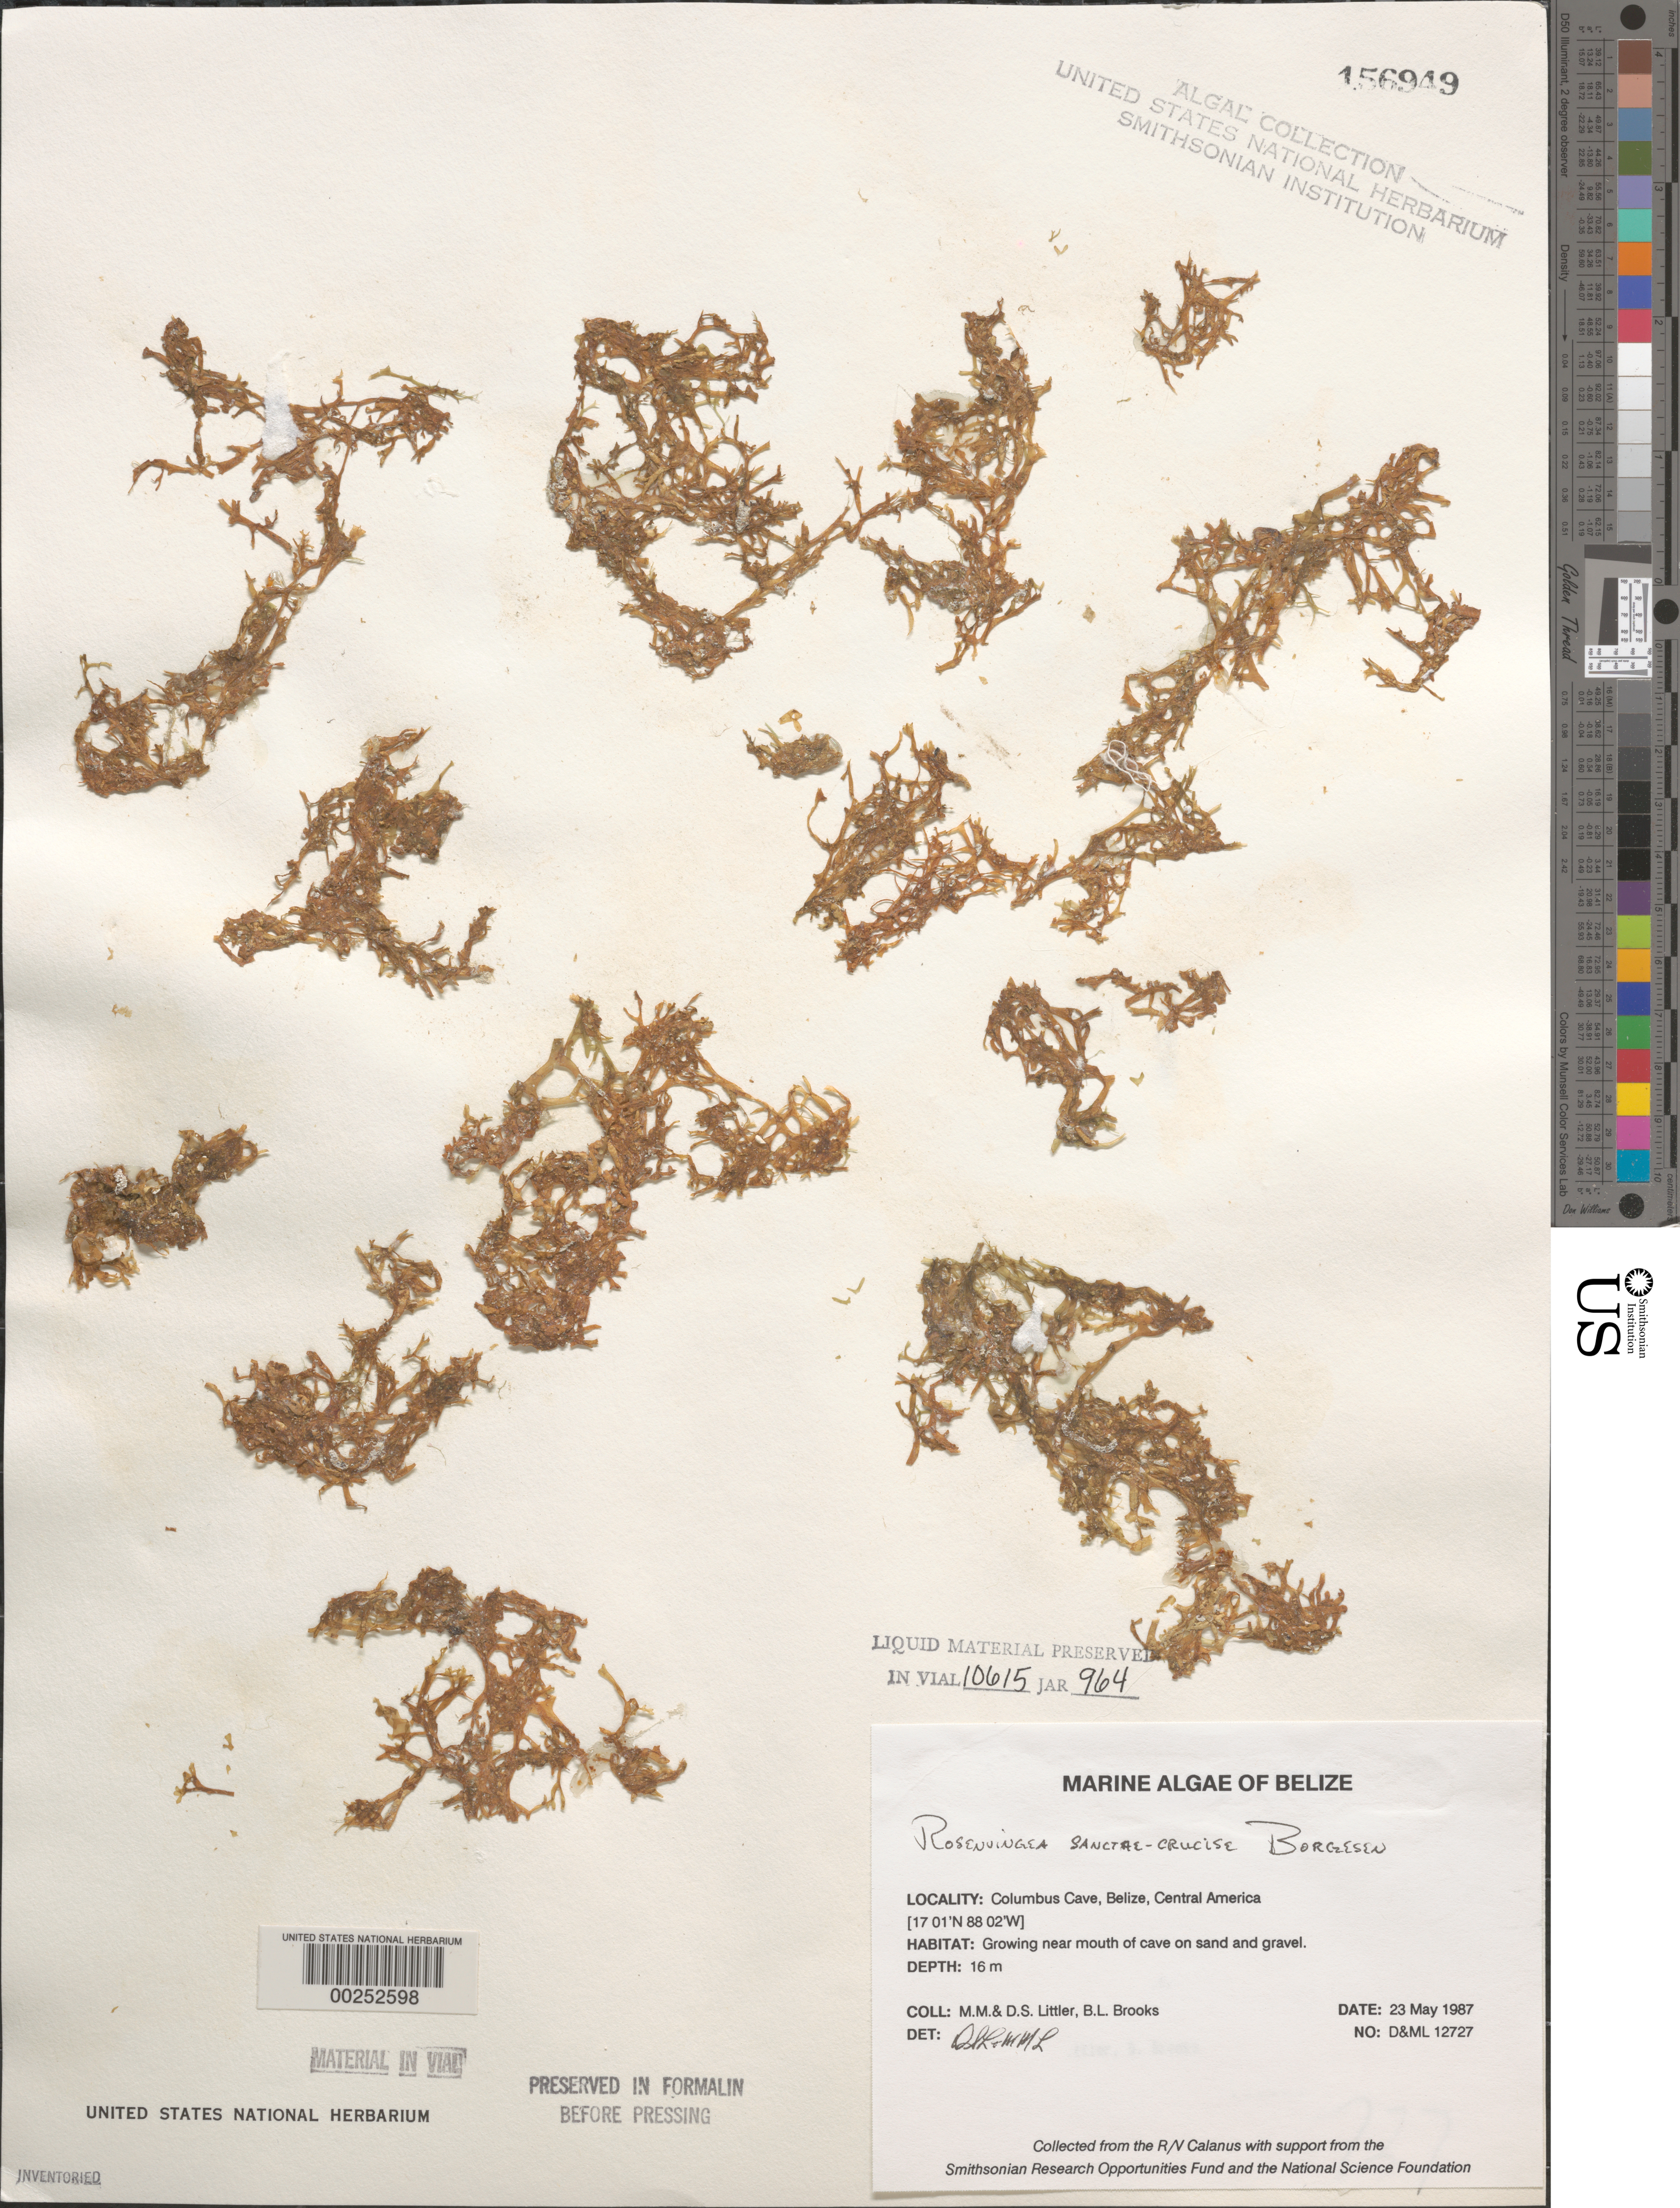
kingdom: Chromista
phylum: Ochrophyta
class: Phaeophyceae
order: Scytosiphonales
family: Scytosiphonaceae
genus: Rosenvingea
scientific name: Rosenvingea sanctae-crucis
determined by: Littler, D. S.; Littler, M. M.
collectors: M. M. Littler, D. S. Littler & B. Brooks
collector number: D&ML 12727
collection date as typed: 23 May 1987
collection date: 1987-05-23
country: Belize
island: Columbus Cay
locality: Columbus Cay Cave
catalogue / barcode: US 156949